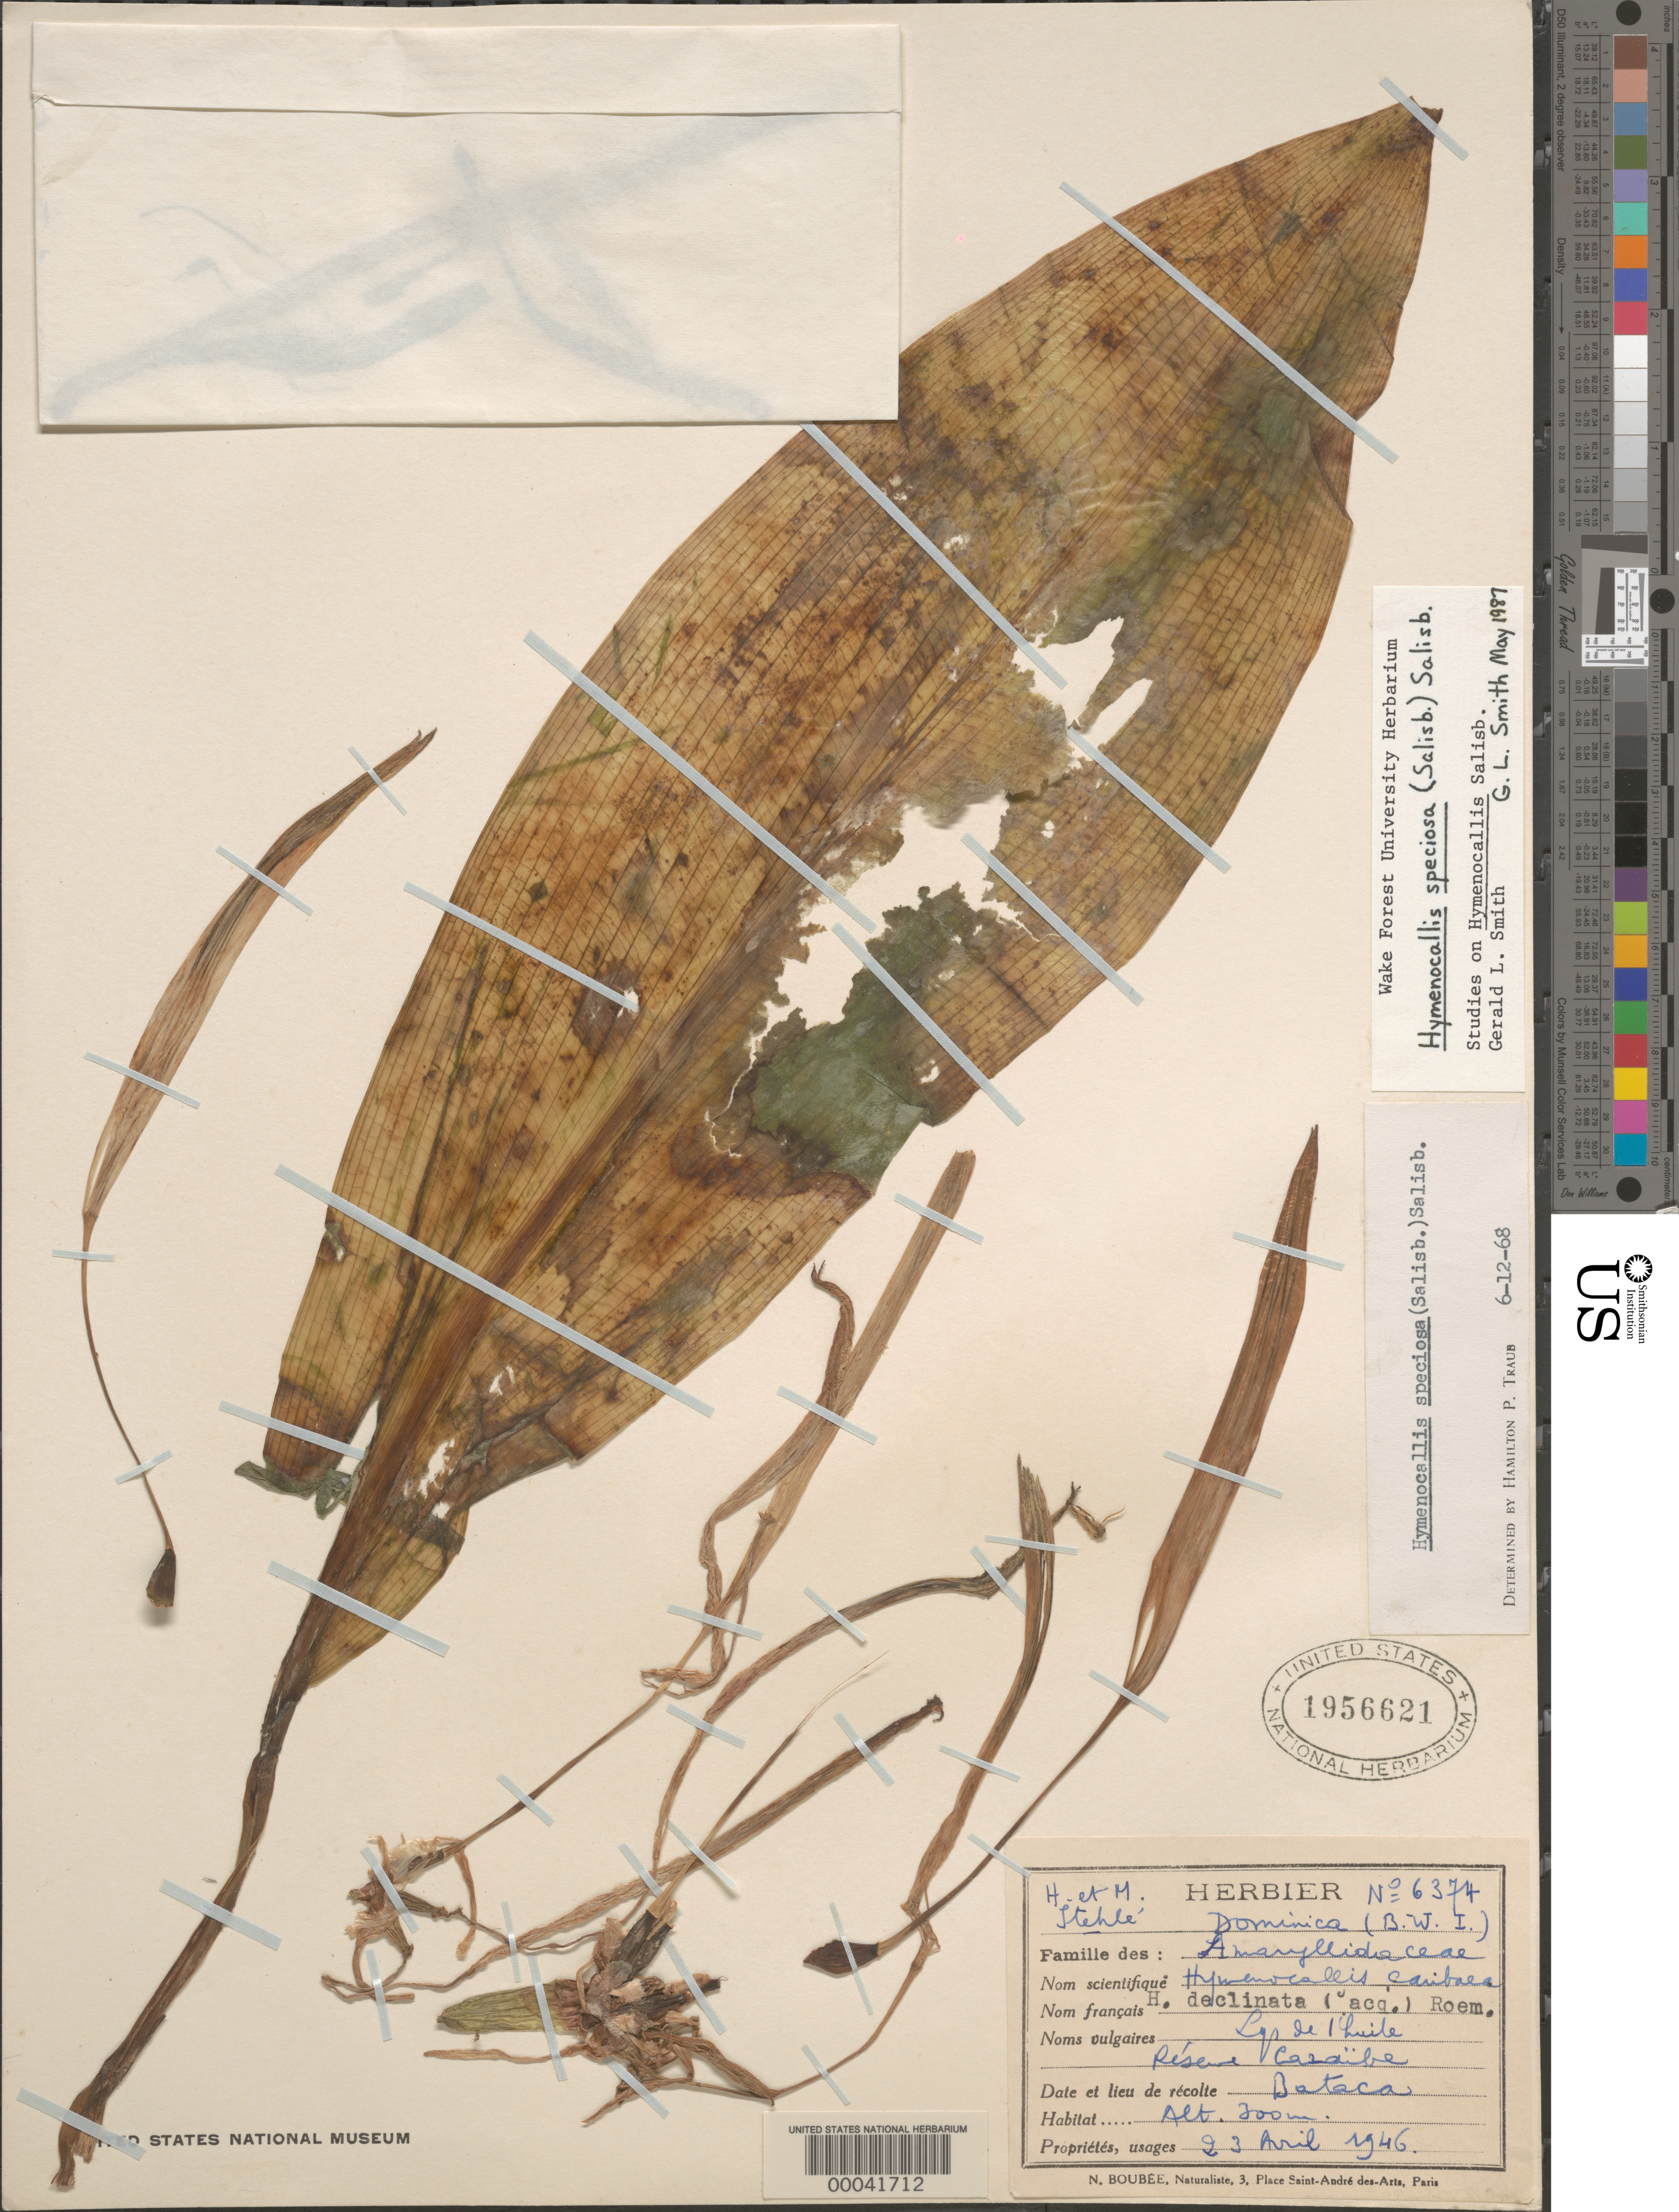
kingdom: Plantae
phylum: Tracheophyta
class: Liliopsida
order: Asparagales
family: Amaryllidaceae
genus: Hymenocallis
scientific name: Hymenocallis speciosa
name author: (L. f. ex Salisb.) Salisb.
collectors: H. Stehlé & M. Stehlé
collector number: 6374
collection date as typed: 23 Apr 1946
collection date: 1946-04-23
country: Dominica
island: Dominica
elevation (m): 300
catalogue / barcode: US 1956621